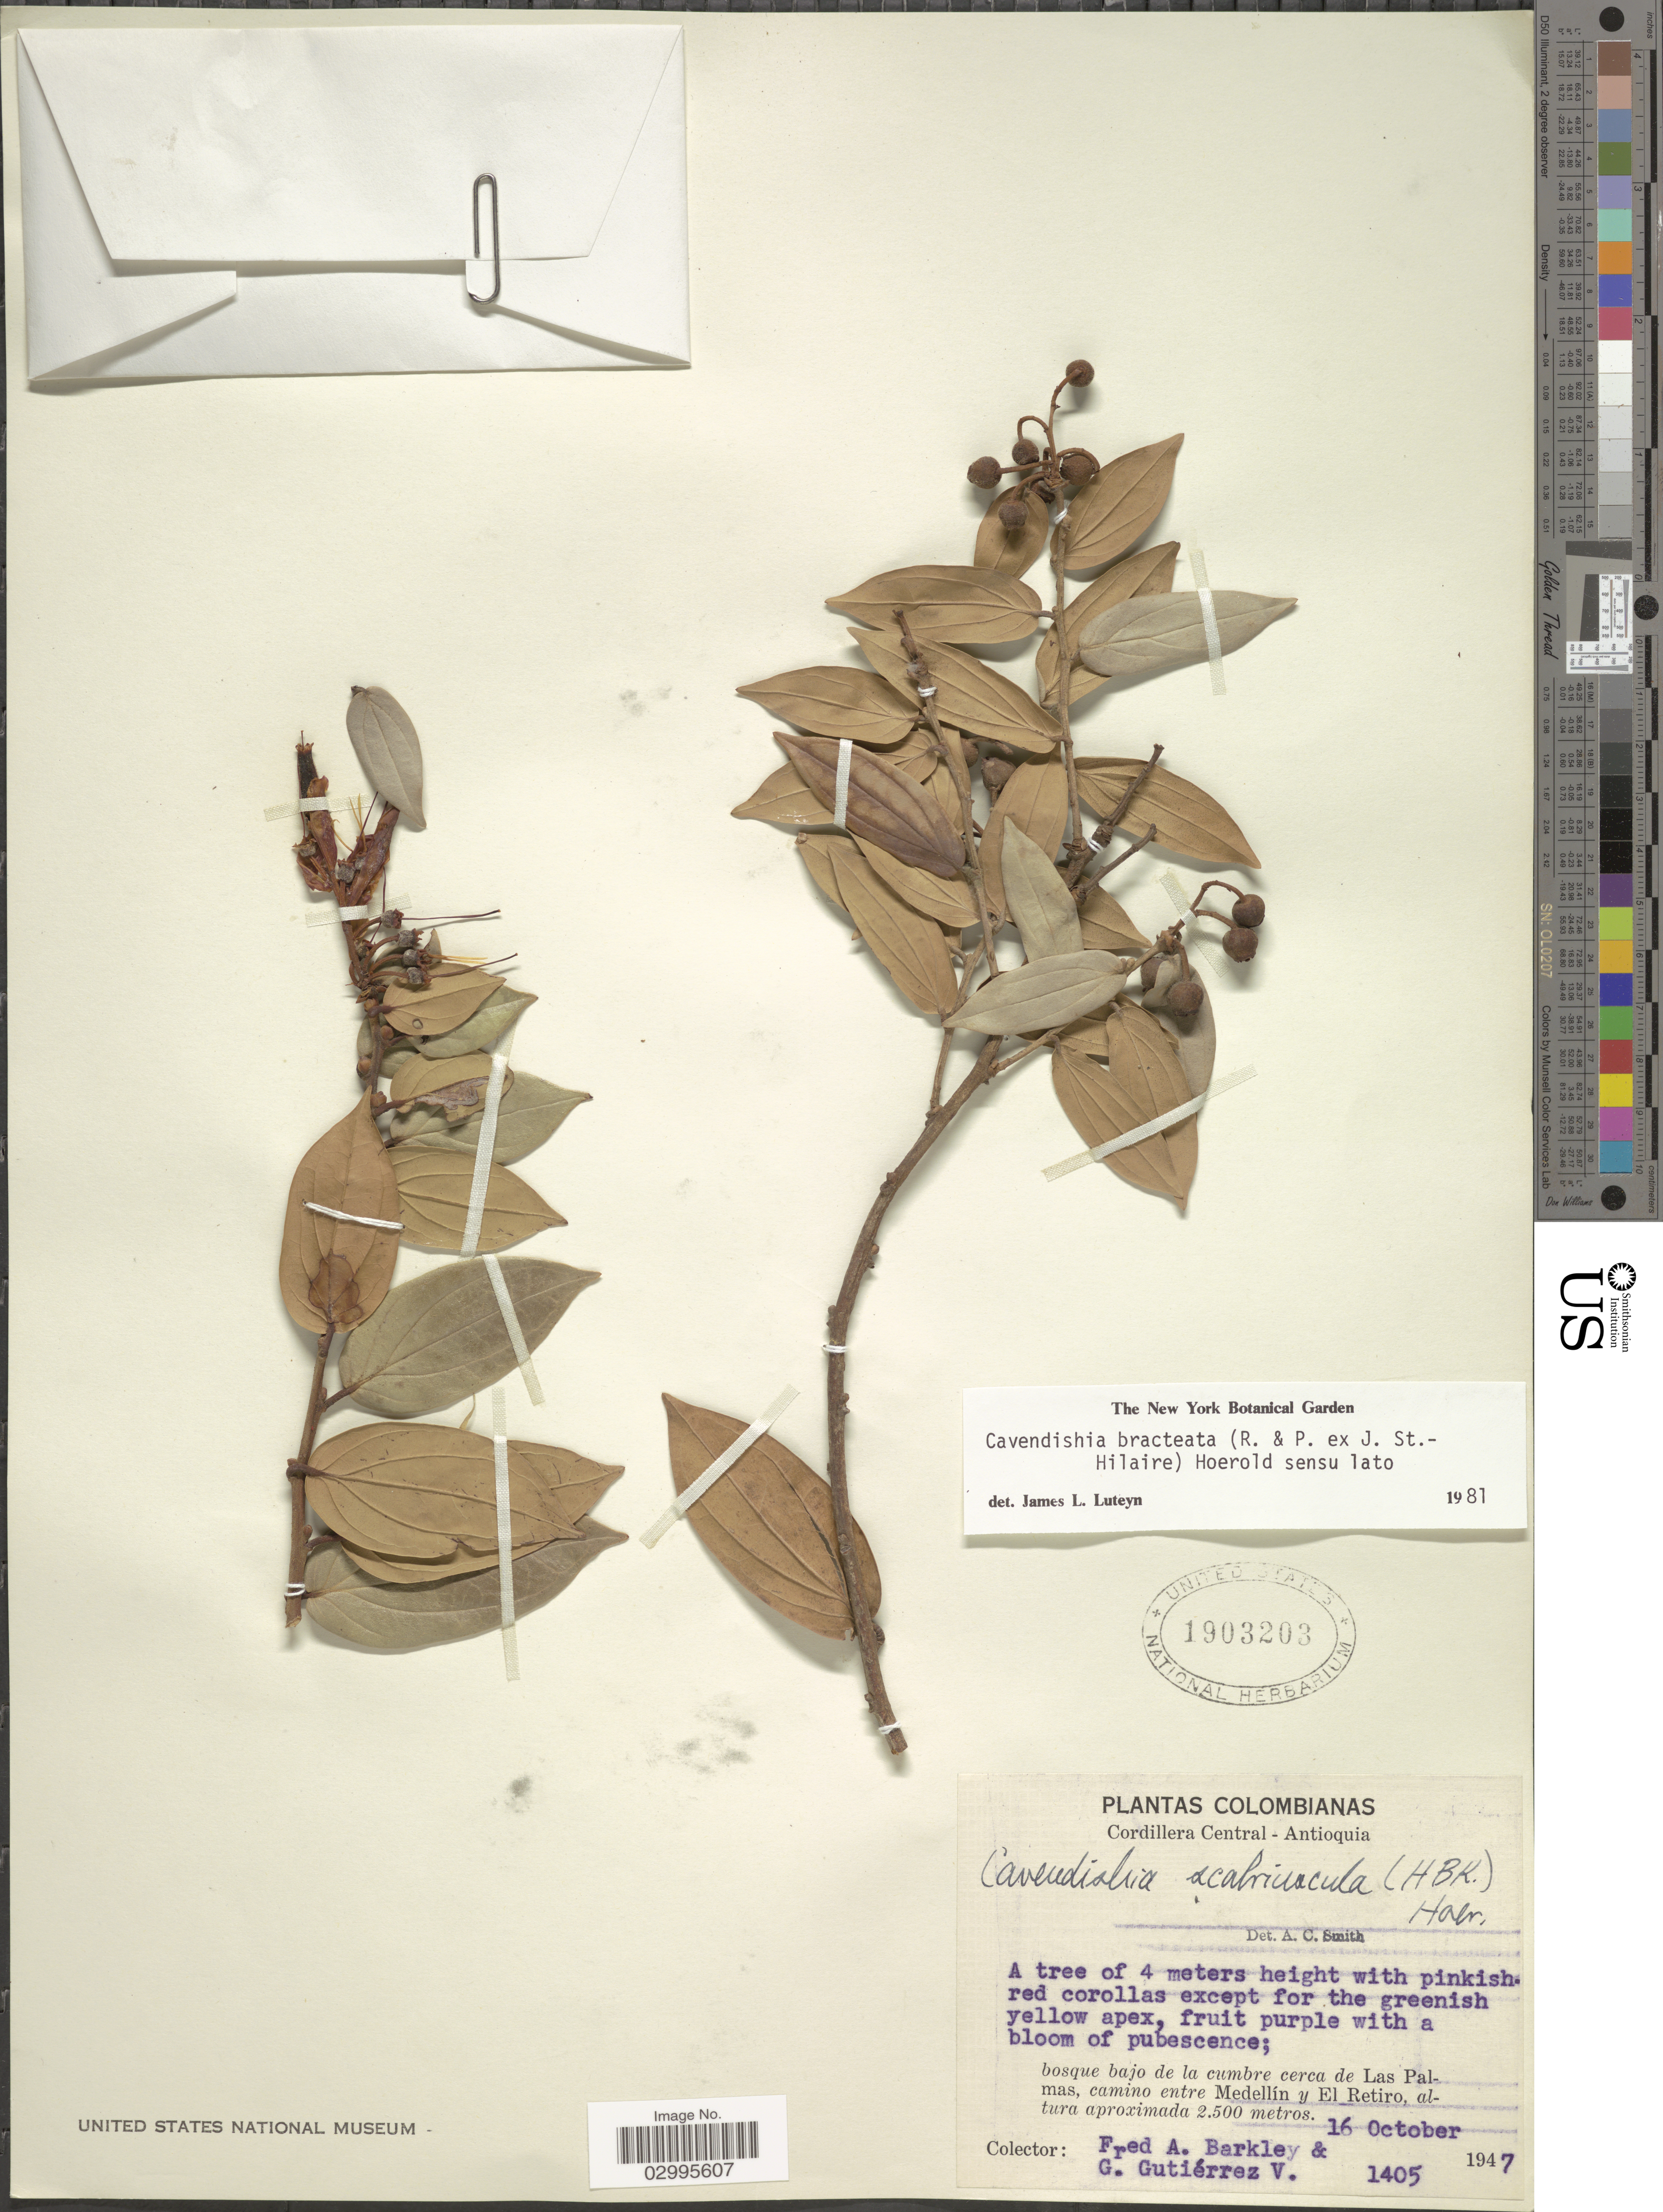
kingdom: Plantae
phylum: Tracheophyta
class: Magnoliopsida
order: Ericales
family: Ericaceae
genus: Cavendishia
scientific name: Cavendishia bracteata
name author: (Ruiz & Pav. ex J. St.-Hil.) Hoerold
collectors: F. A. Barkley & G. Gutiérrez V.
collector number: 1405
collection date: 1947-10-16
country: Colombia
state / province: Antioquia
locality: Cordillera Central. Bosque bajo de la cumbre cerca de Las Palmas, camino entre Medellín y El Retiro.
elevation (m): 2500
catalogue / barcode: US 1903203